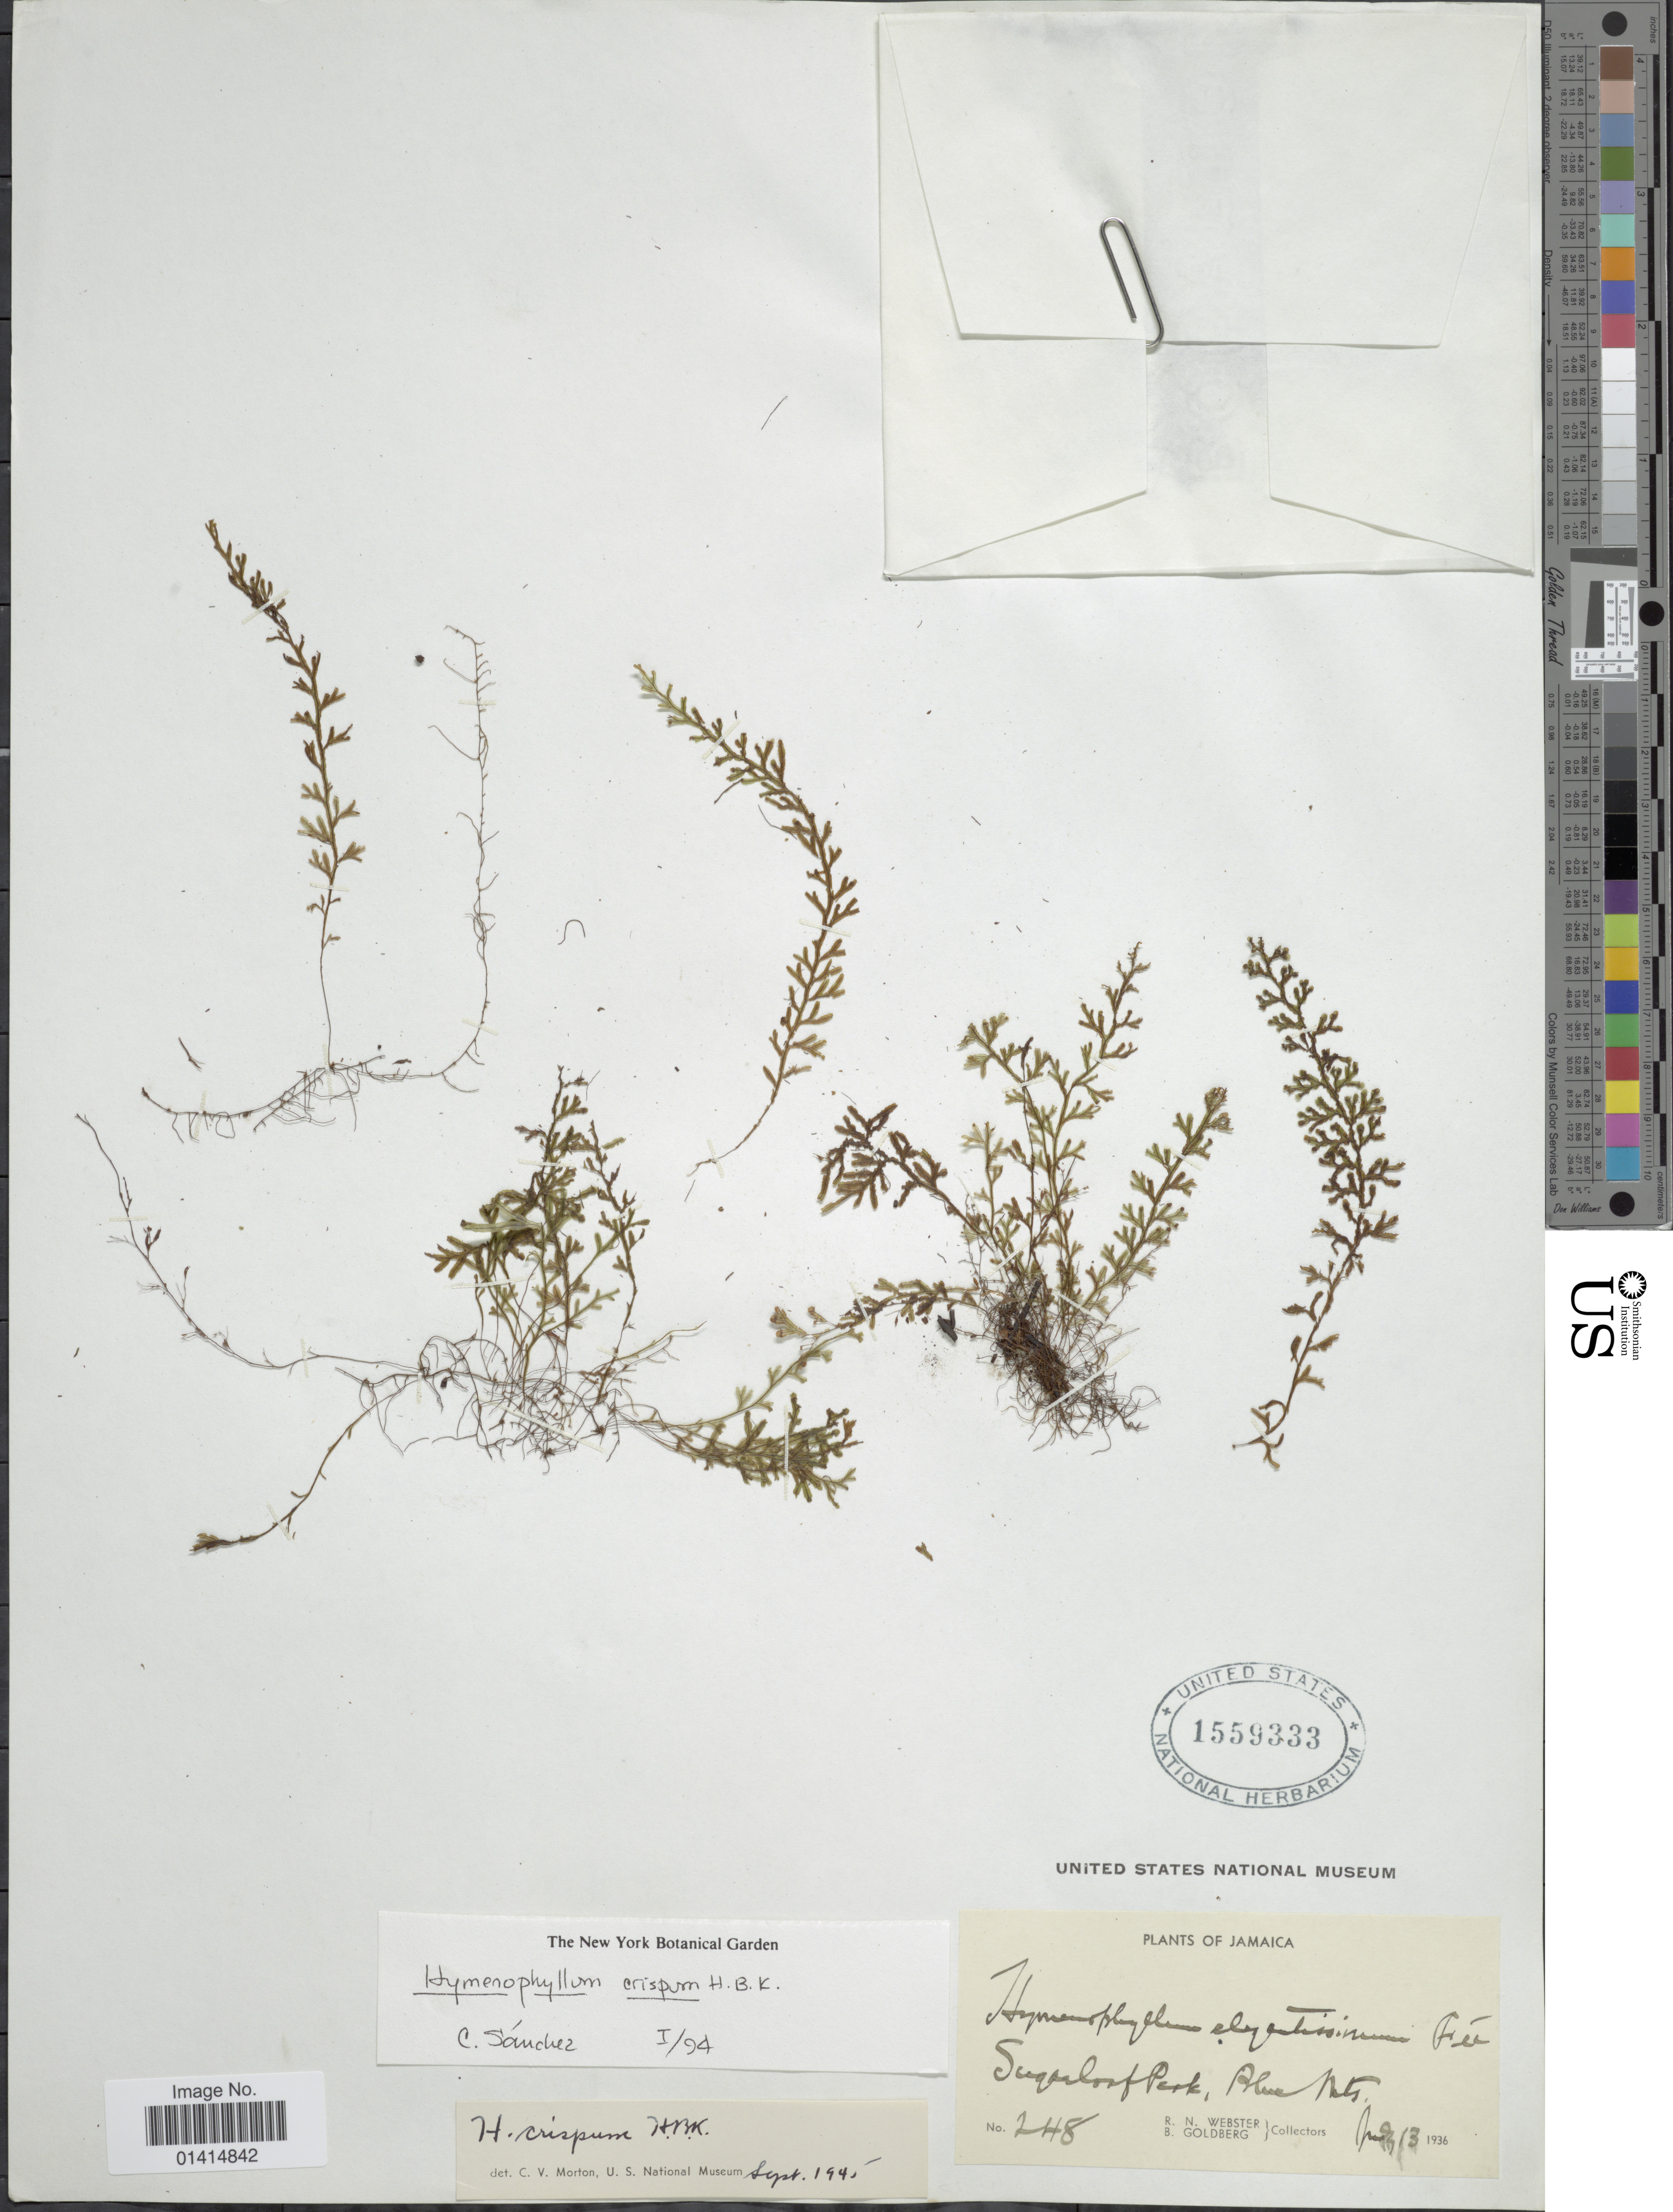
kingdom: Plantae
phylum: Tracheophyta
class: Polypodiopsida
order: Hymenophyllales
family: Hymenophyllaceae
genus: Hymenophyllum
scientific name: Hymenophyllum crispum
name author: Kunth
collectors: R. N. Webster & B. Goldberg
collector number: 248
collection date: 1936-07-13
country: Jamaica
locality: Sugarloaf Peak, Blue Mts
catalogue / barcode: US 1559333